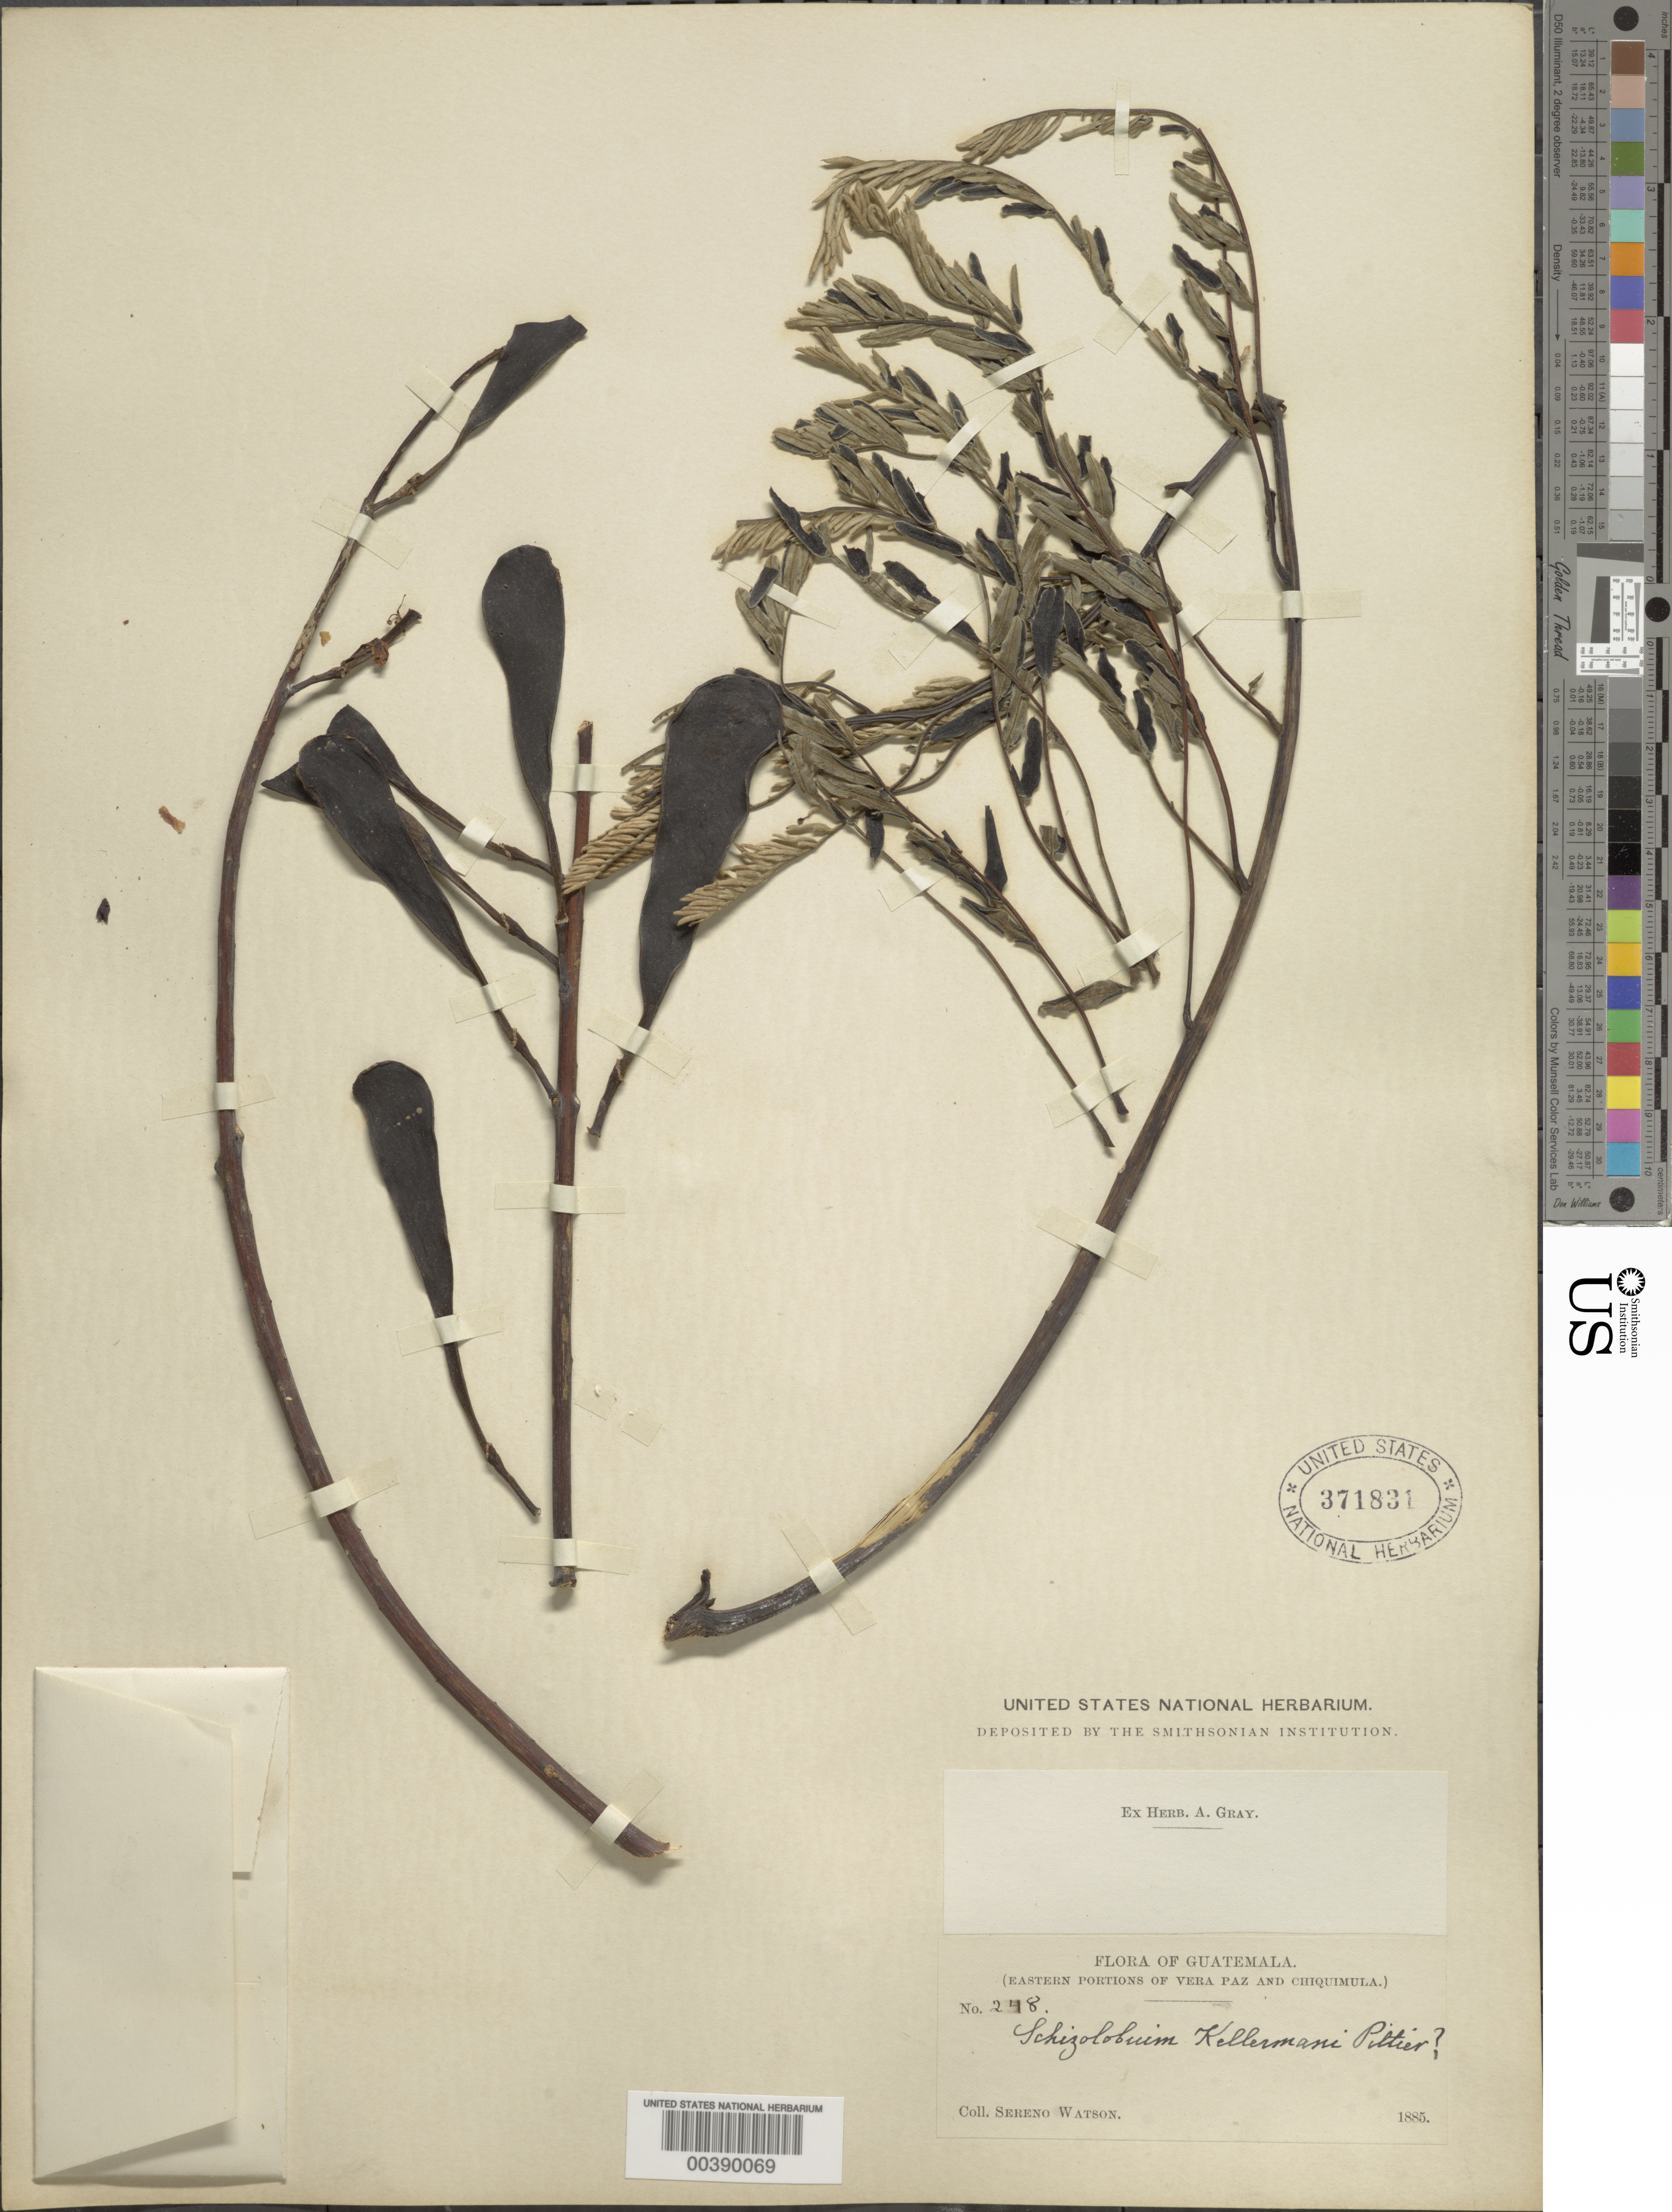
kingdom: Plantae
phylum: Tracheophyta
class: Magnoliopsida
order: Fabales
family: Fabaceae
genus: Schizolobium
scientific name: Schizolobium parahyba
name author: (Vell.) S.F. Blake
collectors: S. Watson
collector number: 248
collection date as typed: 1885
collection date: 1885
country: Guatemala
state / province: Alta Verapaz / Chiquimula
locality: Eastern portions of Vera Paz and Chiquimula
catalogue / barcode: US 371831